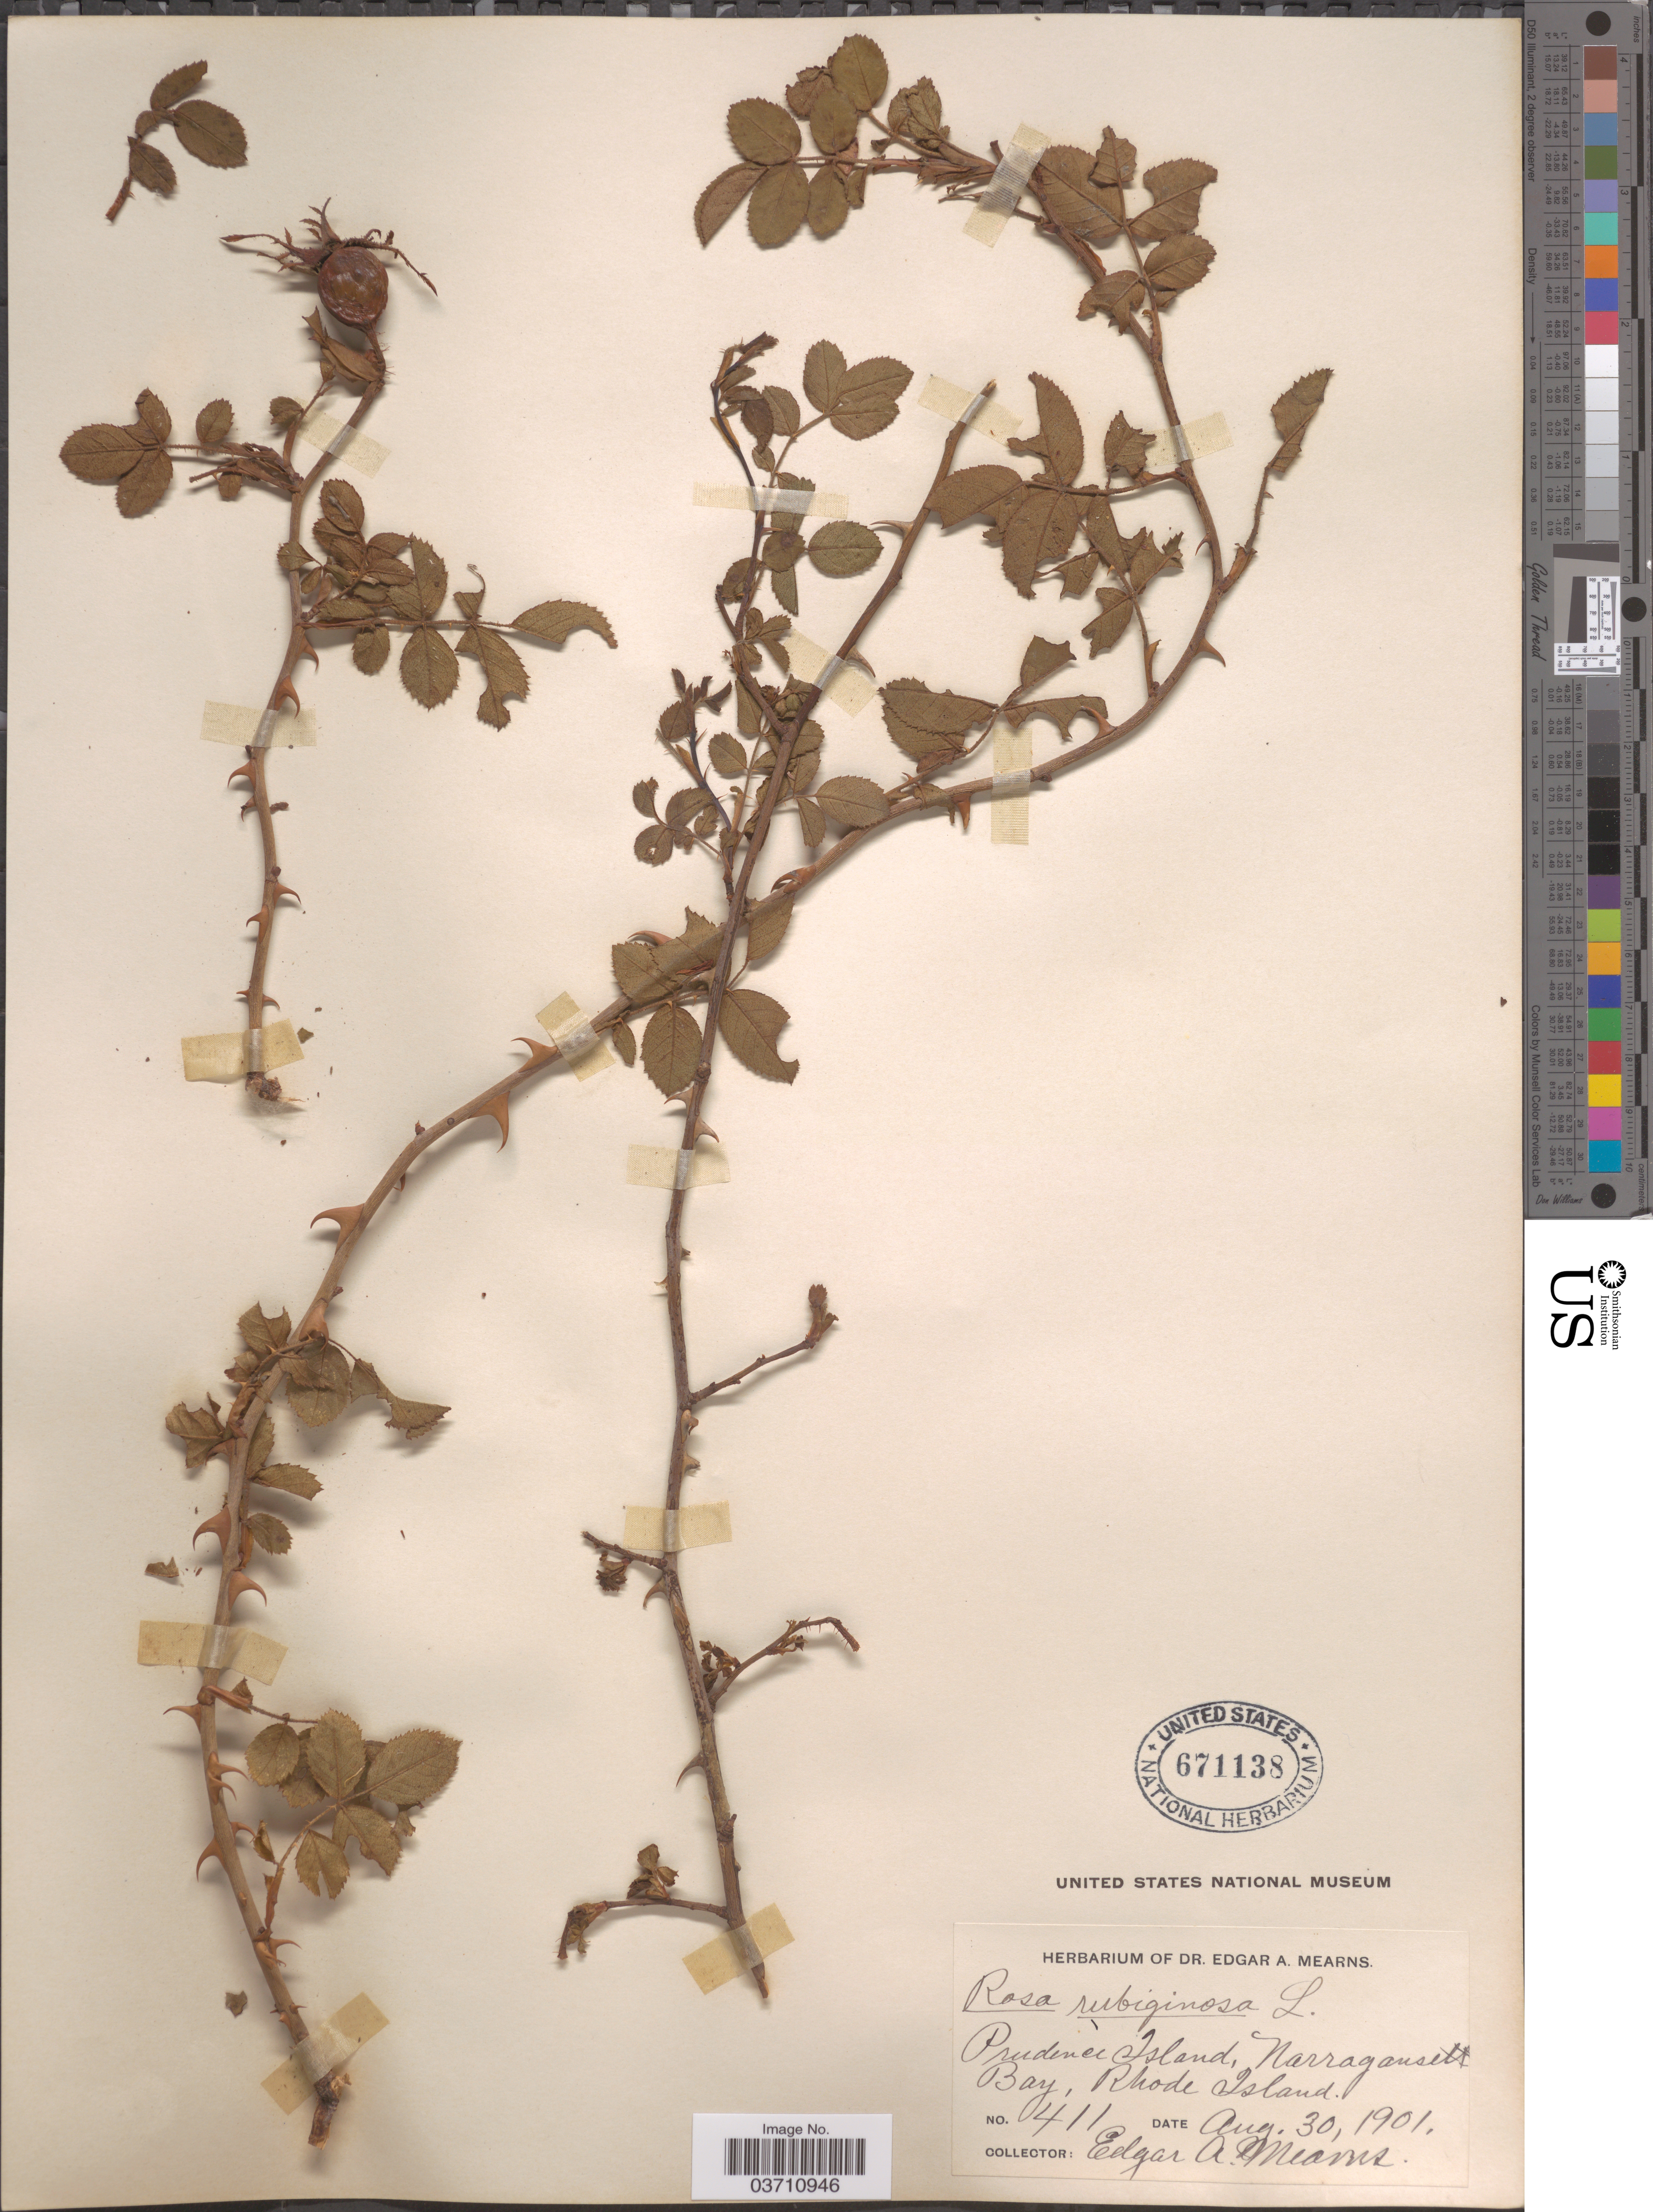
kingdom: Plantae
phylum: Tracheophyta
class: Magnoliopsida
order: Rosales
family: Rosaceae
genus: Rosa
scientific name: Rosa eglanteria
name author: L.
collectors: E. A. Mearns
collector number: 411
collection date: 1901-08-30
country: United States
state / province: Rhode Island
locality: Prudence Island, Narragansett Bay, Rhode Island.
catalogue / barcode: US 671138